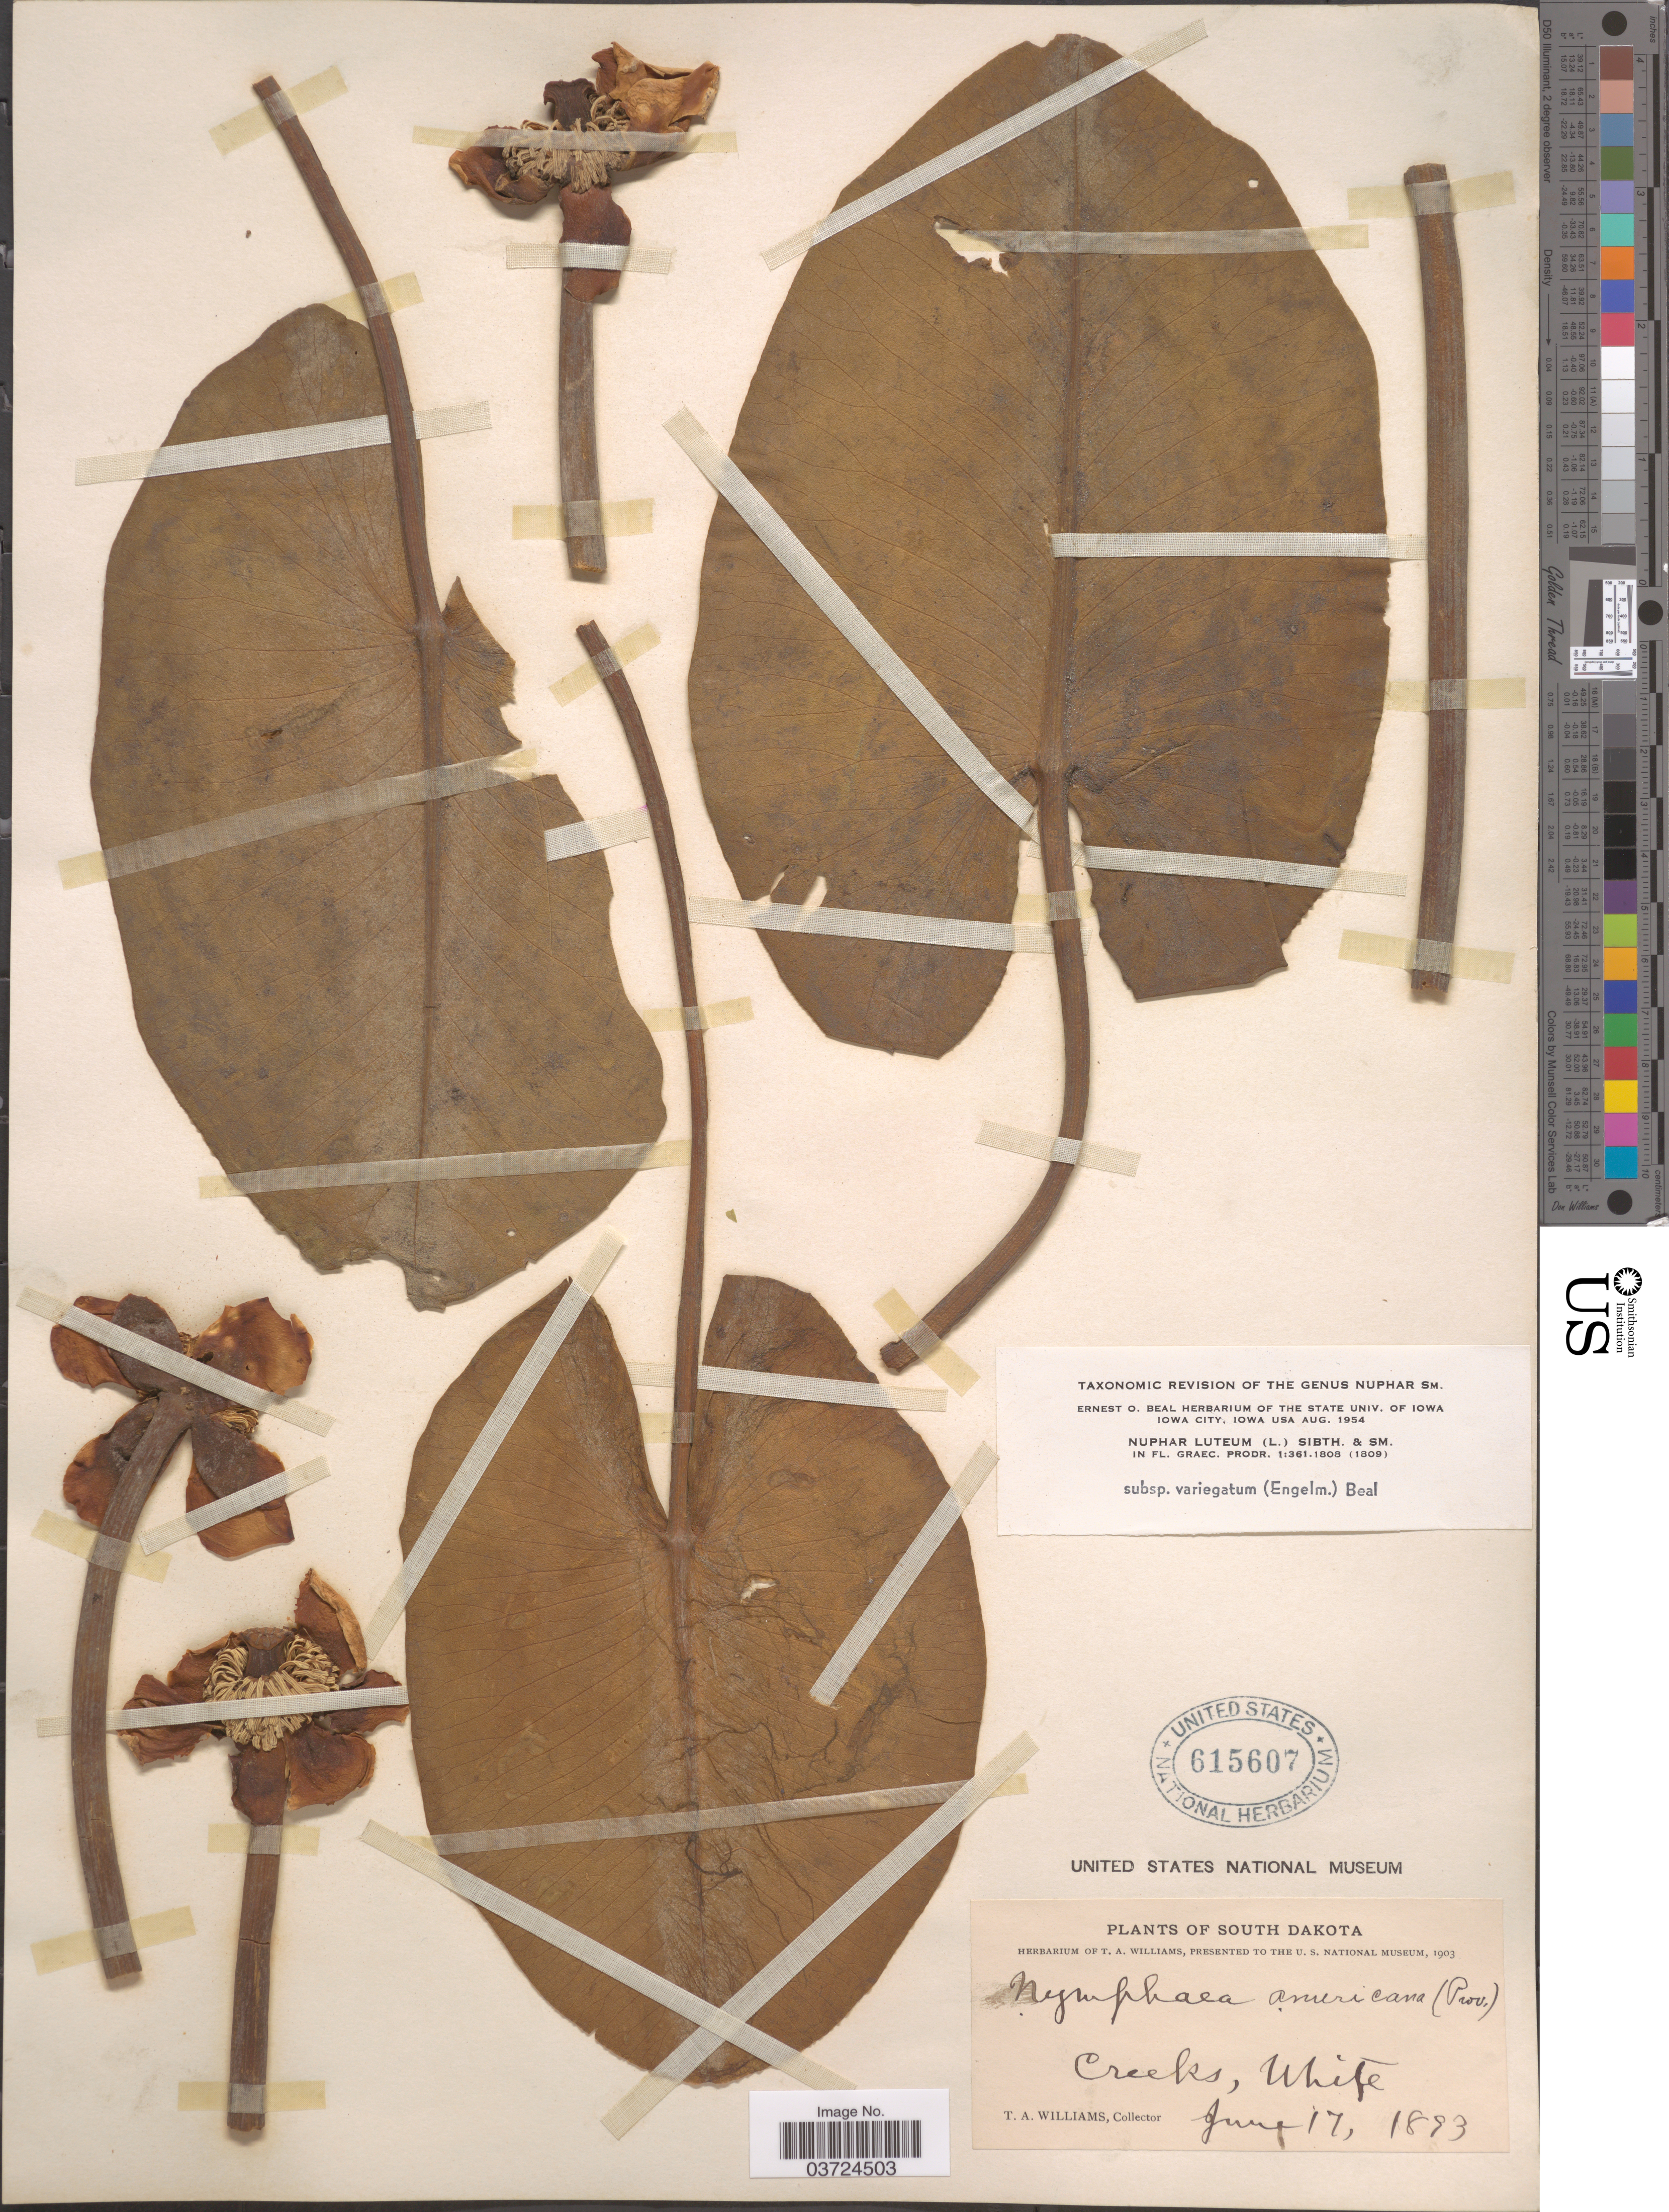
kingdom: Plantae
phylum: Tracheophyta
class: Magnoliopsida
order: Nymphaeales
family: Nymphaeaceae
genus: Nuphar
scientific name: Nuphar lutea subsp. variegata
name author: (Engelm. ex Durand) E.O. Beal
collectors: T. Williams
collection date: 1893-06-17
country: United States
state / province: South Dakota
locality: Creeks, White.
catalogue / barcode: US 615607